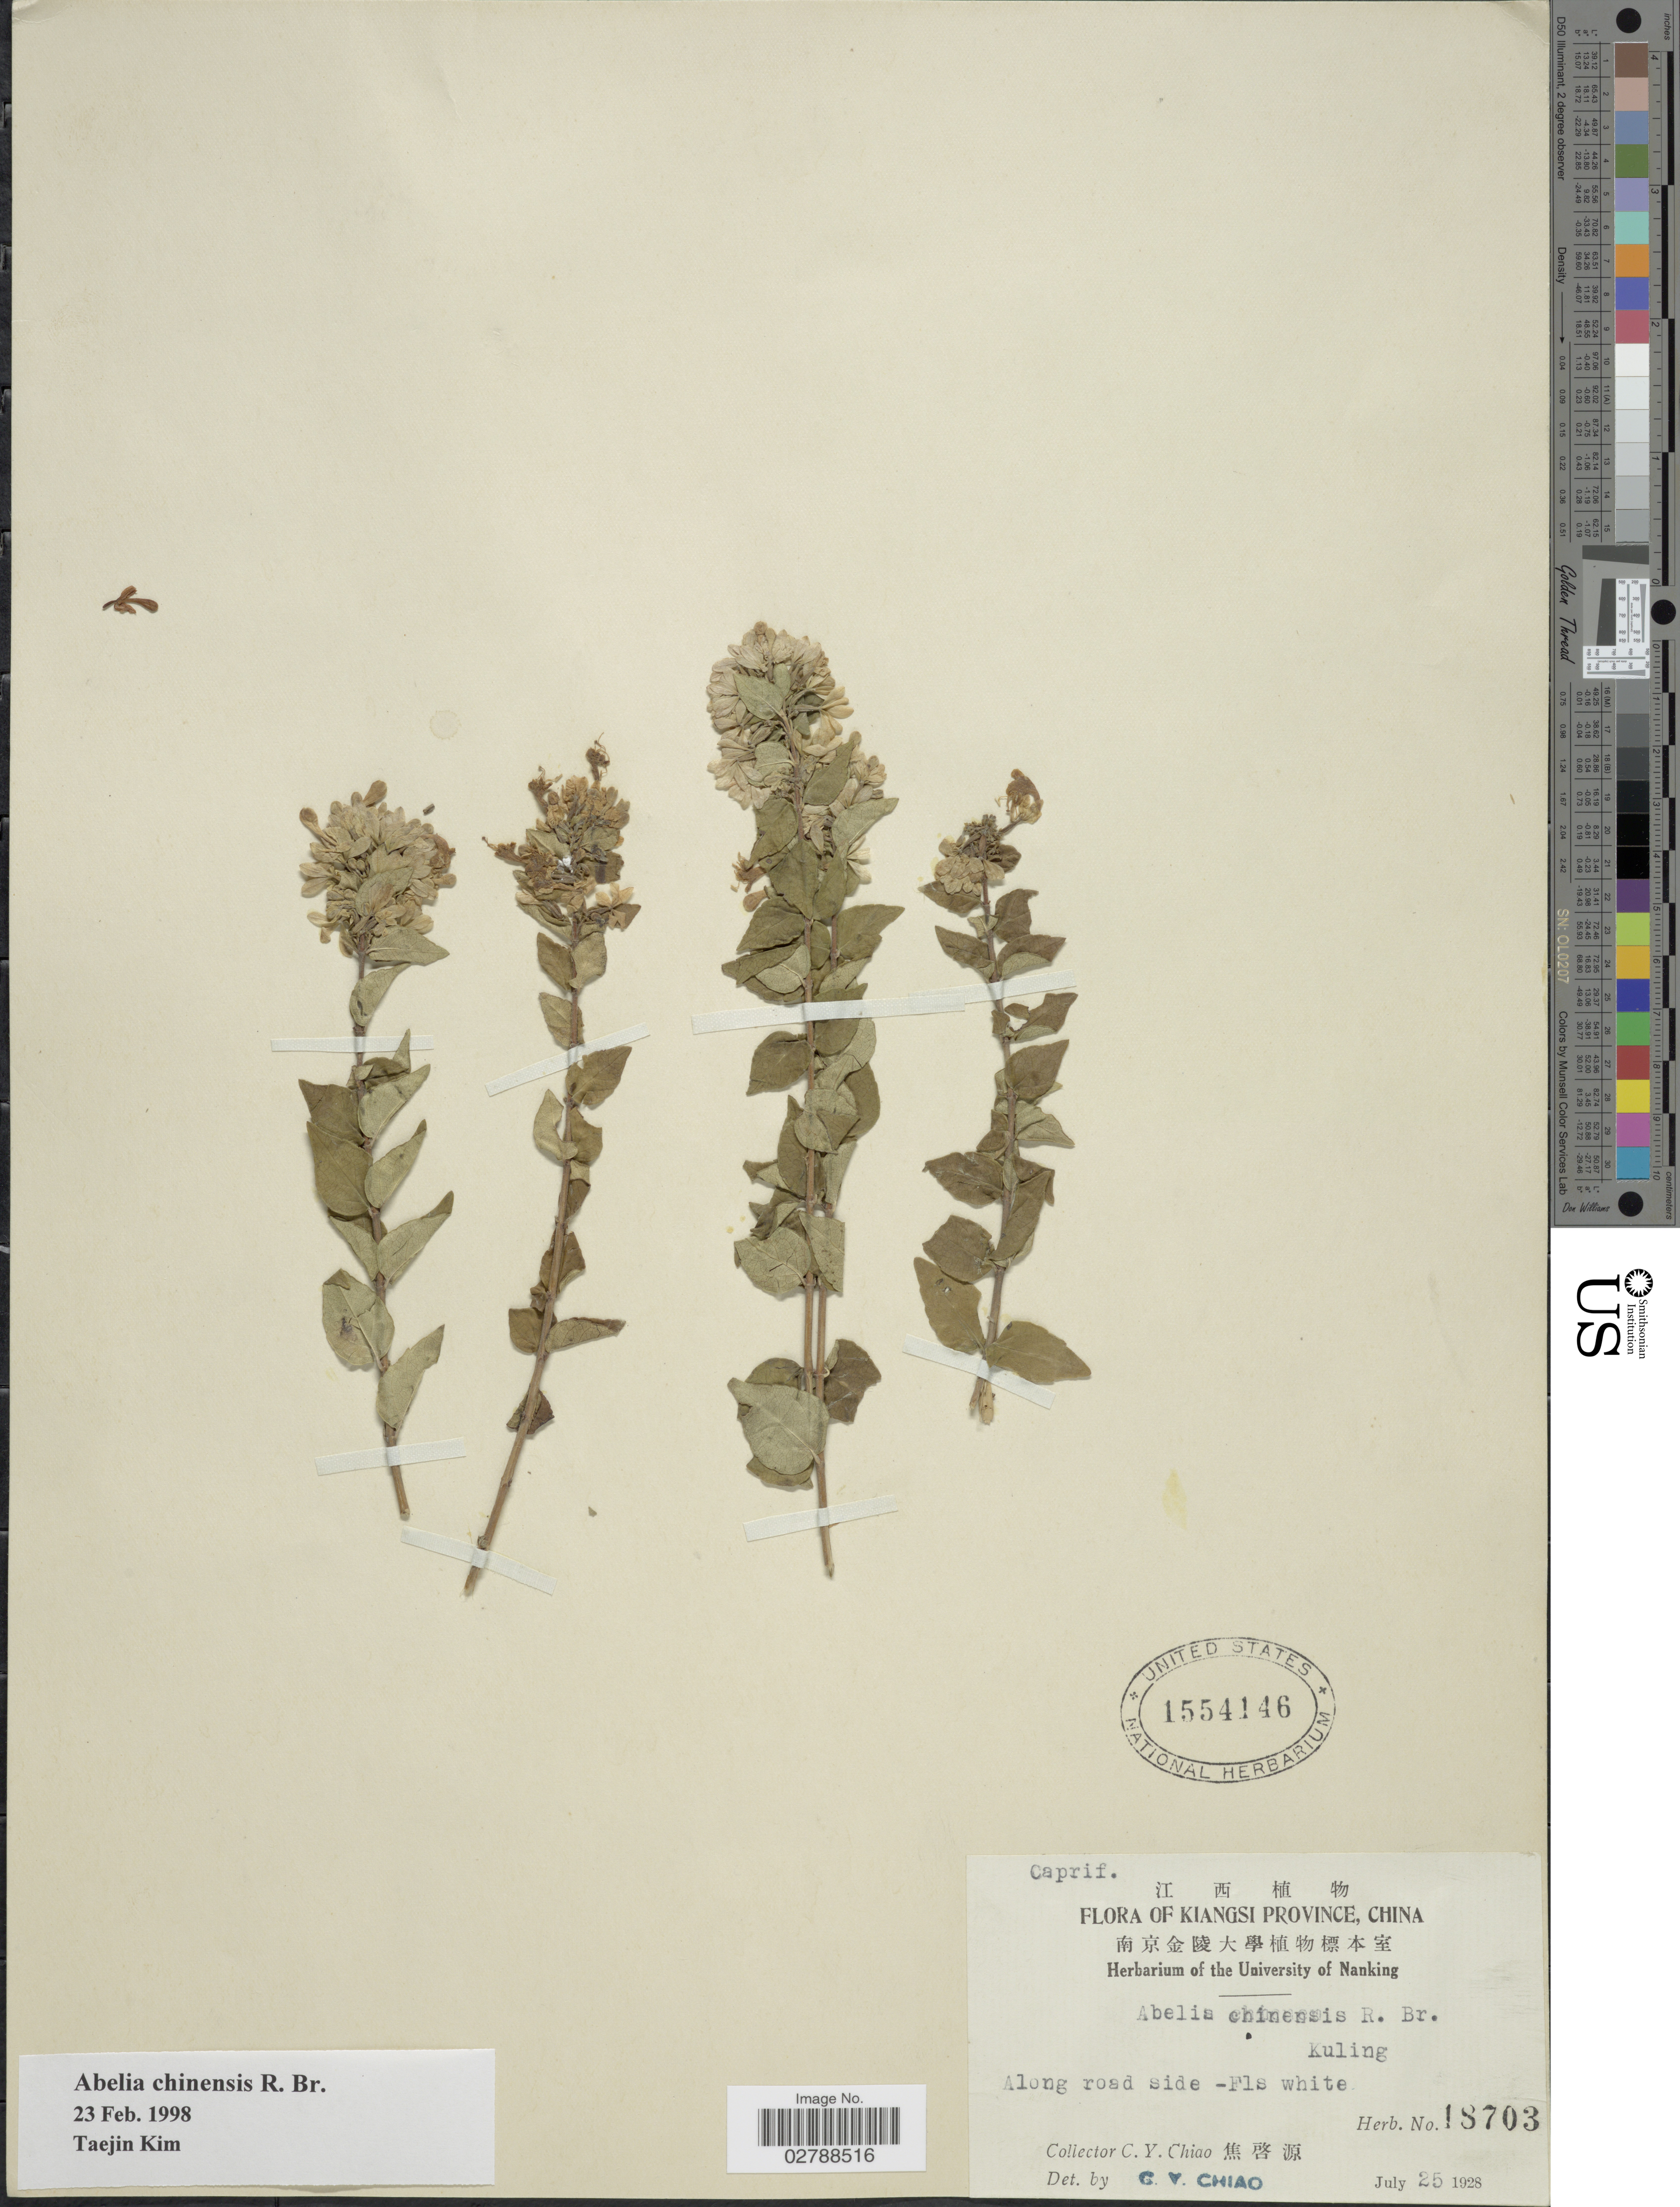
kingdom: Plantae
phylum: Tracheophyta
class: Magnoliopsida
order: Dipsacales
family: Caprifoliaceae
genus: Abelia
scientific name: Abelia chinensis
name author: R. Br.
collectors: C. Y. Chiao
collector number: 18703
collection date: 1928-07-25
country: China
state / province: Jiangxi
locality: Kiangsi Province. Along road side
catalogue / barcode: US 1554146